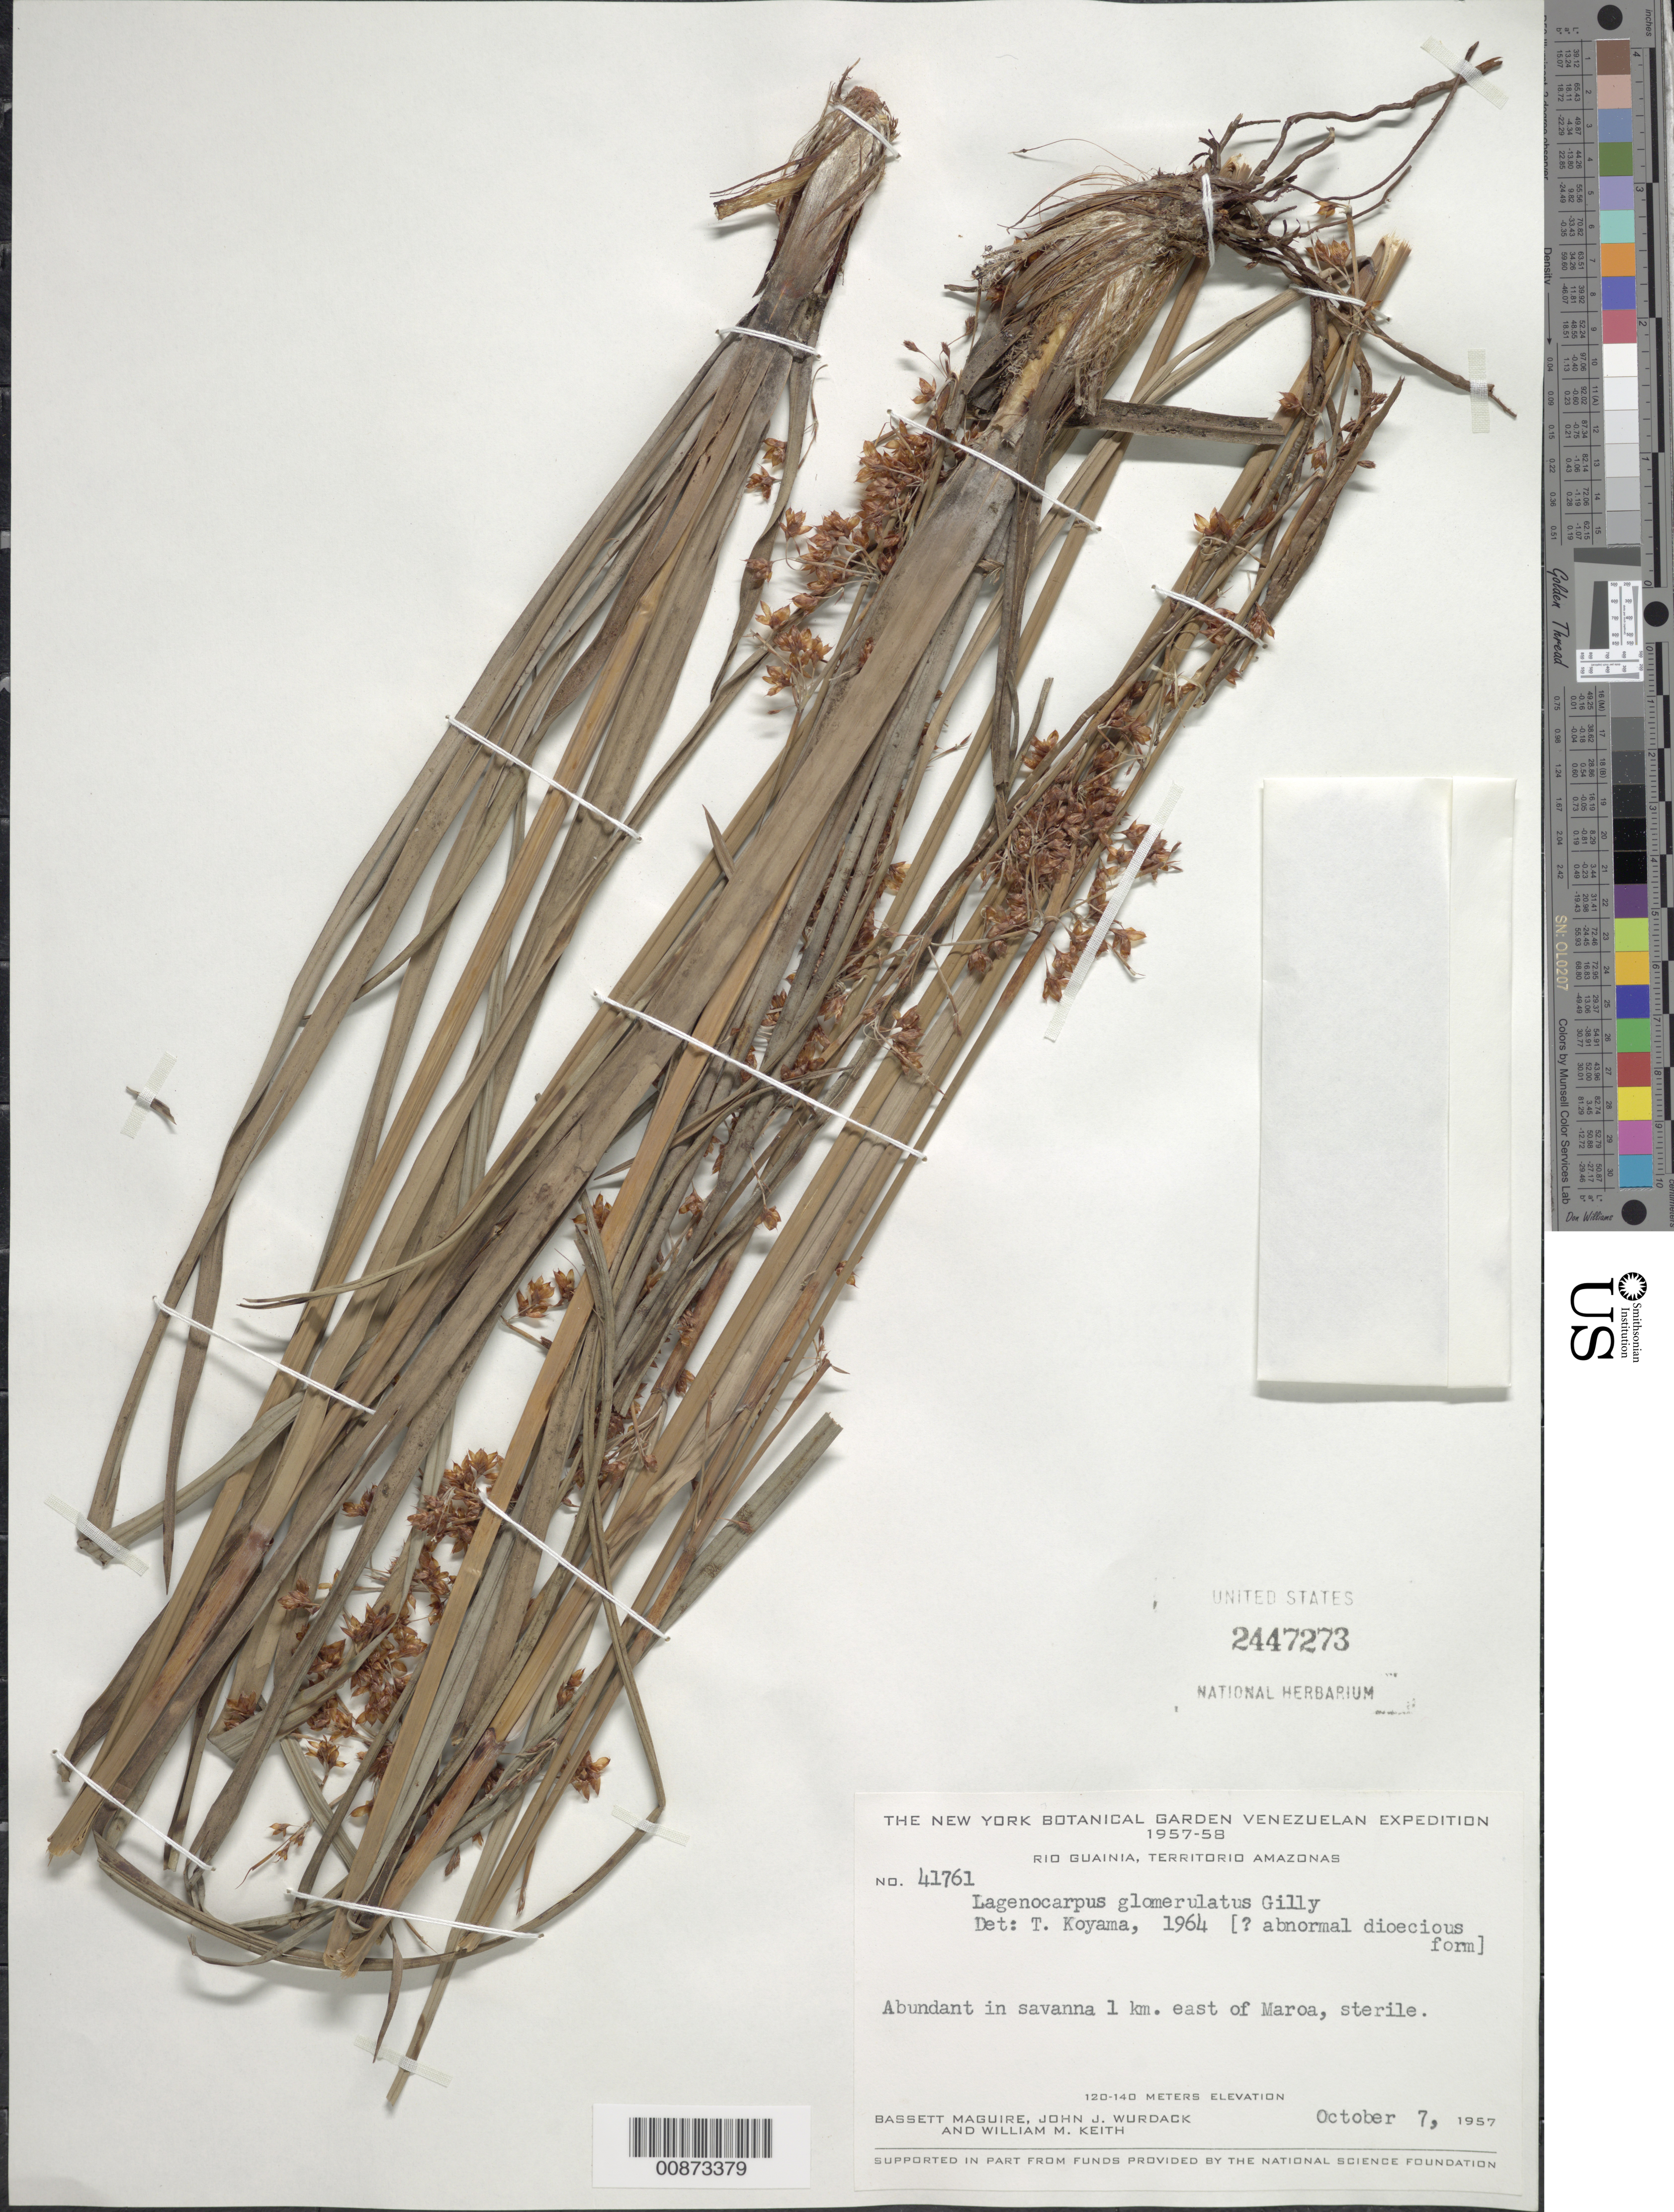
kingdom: Plantae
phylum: Tracheophyta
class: Liliopsida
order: Poales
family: Cyperaceae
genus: Lagenocarpus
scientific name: Lagenocarpus pendulus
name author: T. Koyama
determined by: Costa, Suzana M.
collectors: B. Maguire, J. J. Wurdack & W. Keith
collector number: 41761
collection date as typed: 7-Oct-57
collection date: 1957-10-07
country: Venezuela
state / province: Amazonas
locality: Río Guainía, 7 km N of Maroa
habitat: Savanna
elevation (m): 120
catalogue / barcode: US 2447273